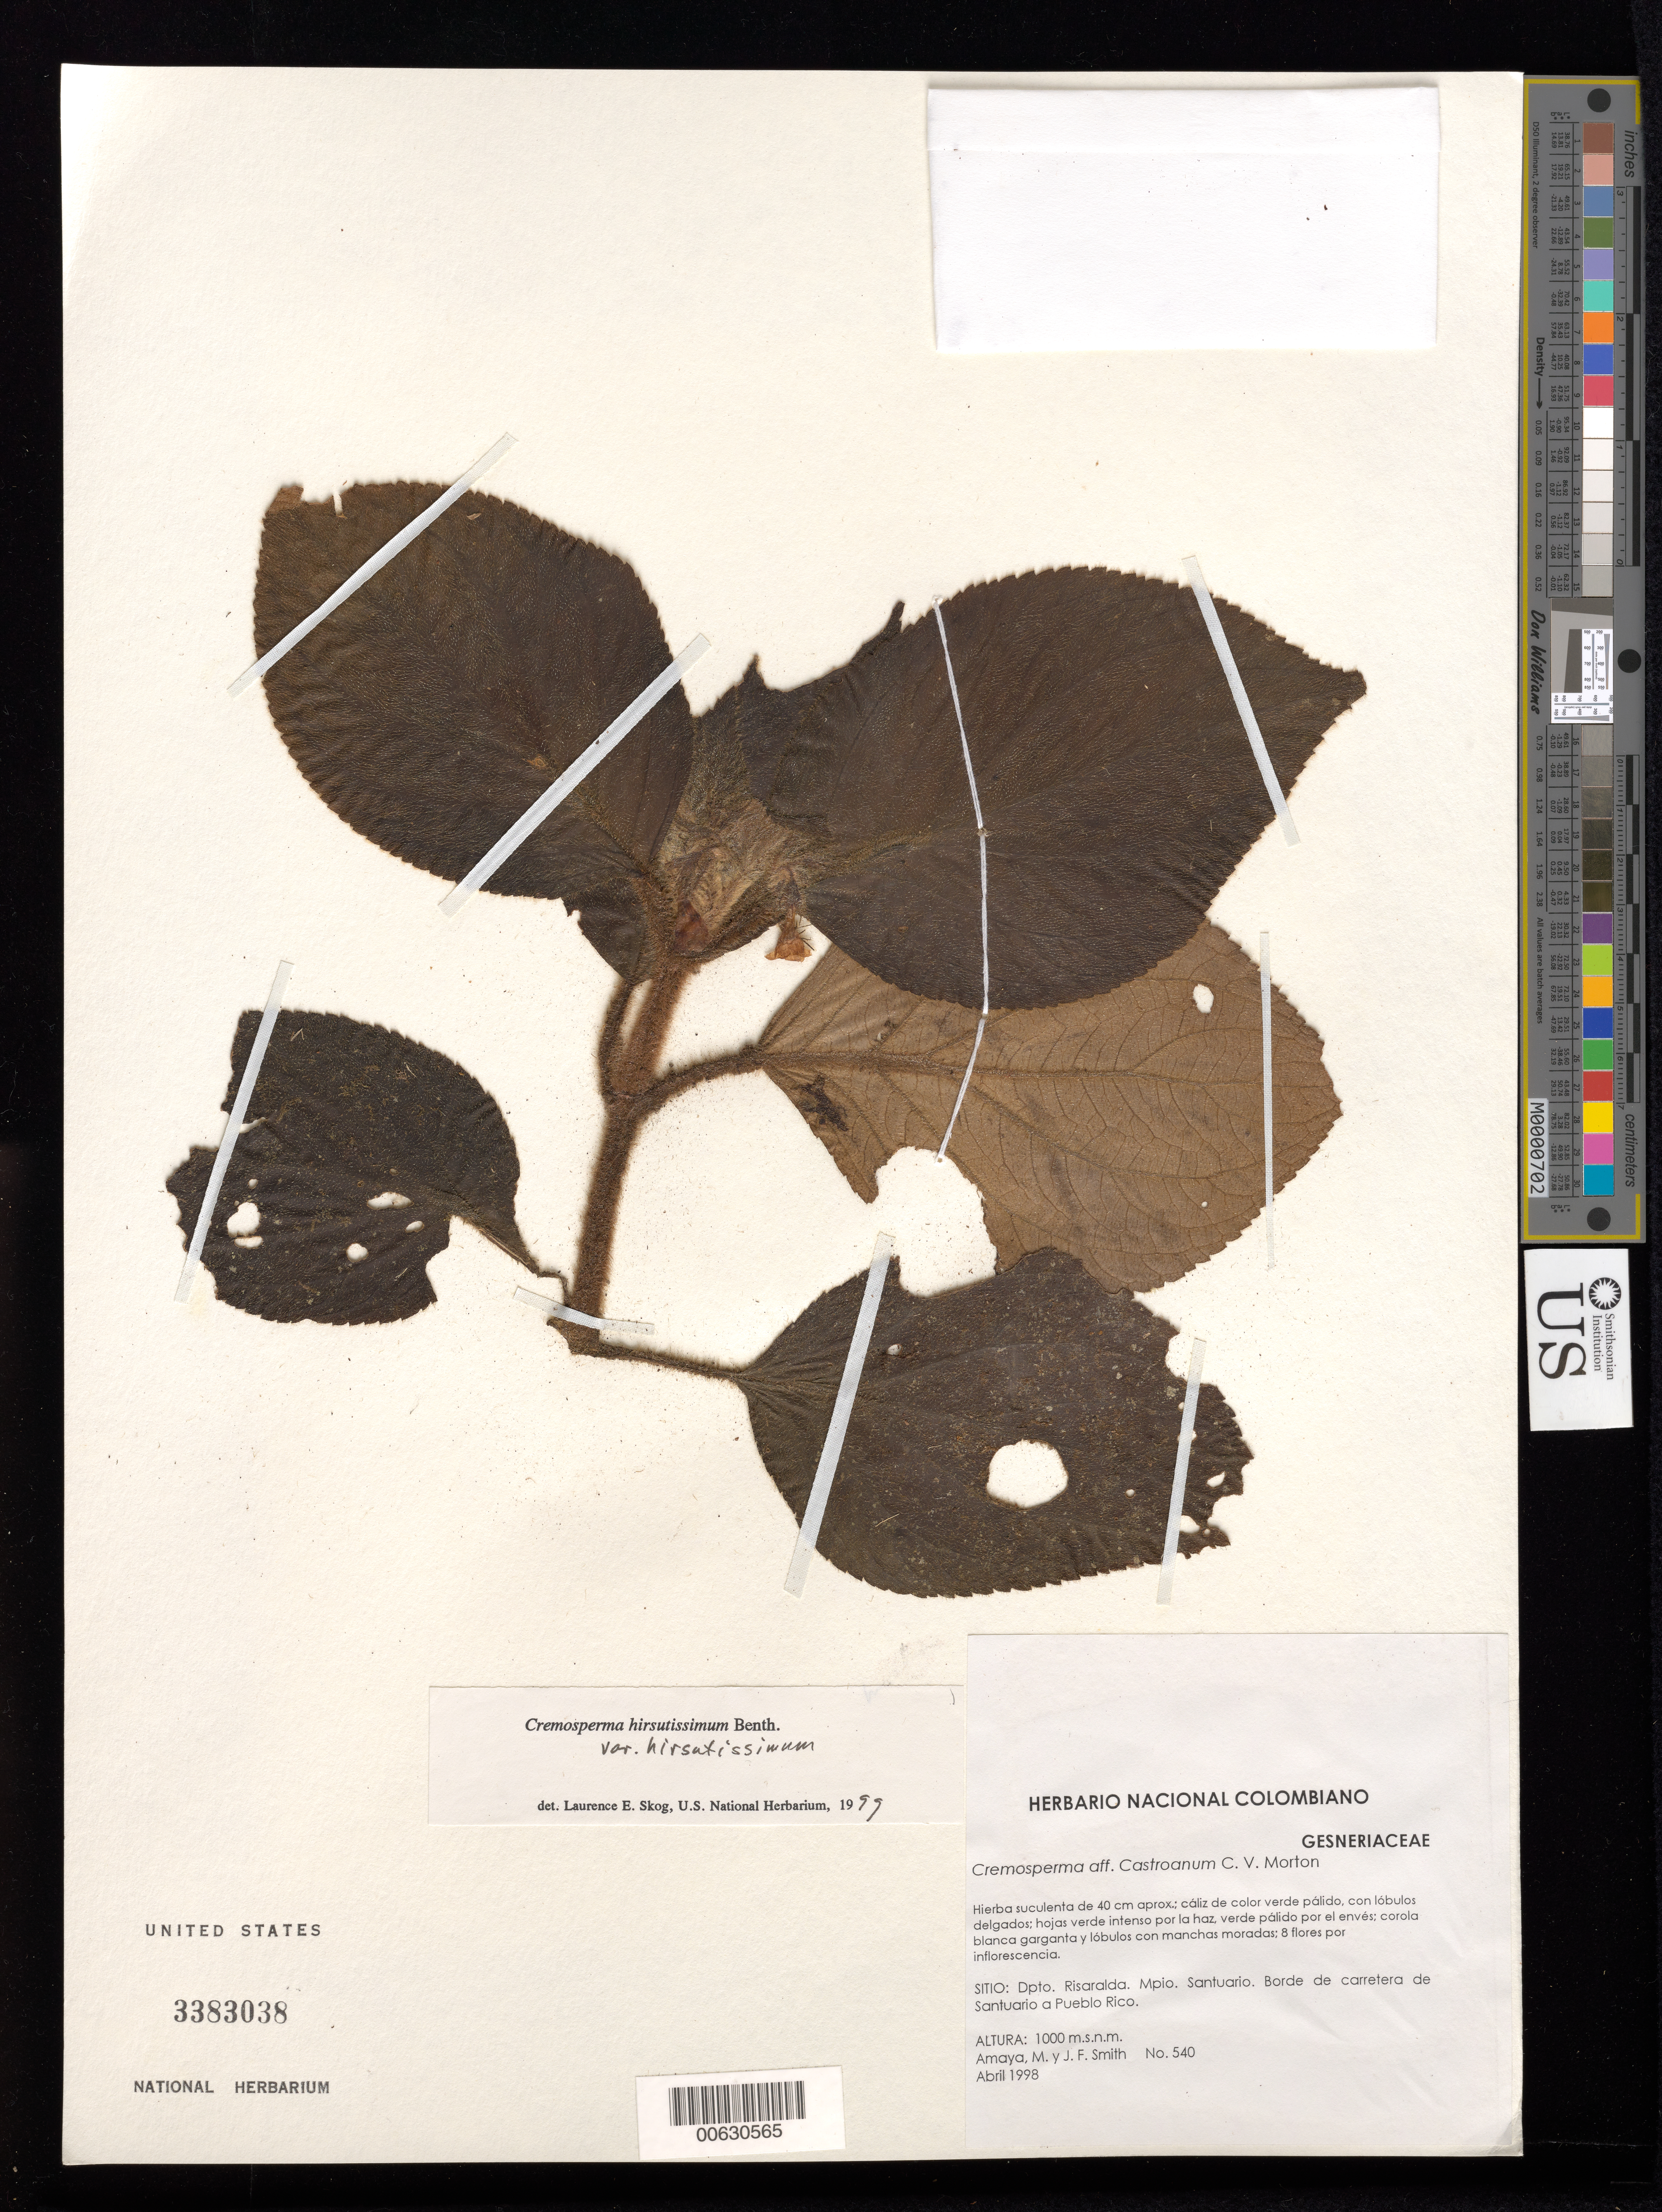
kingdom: Plantae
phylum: Tracheophyta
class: Magnoliopsida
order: Lamiales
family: Gesneriaceae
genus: Cremosperma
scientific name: Cremosperma hirsutissimum var. hirsutissimum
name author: Benth.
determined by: Skog, Laurence E.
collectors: M. Amaya & J. F. Smith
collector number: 540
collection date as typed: Apr 1998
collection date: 1998-04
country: Colombia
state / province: Risaralda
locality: Mpio. Santuario. Borde de carretera de Santuario a Pueblo Rico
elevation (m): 1000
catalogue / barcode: US 3383038